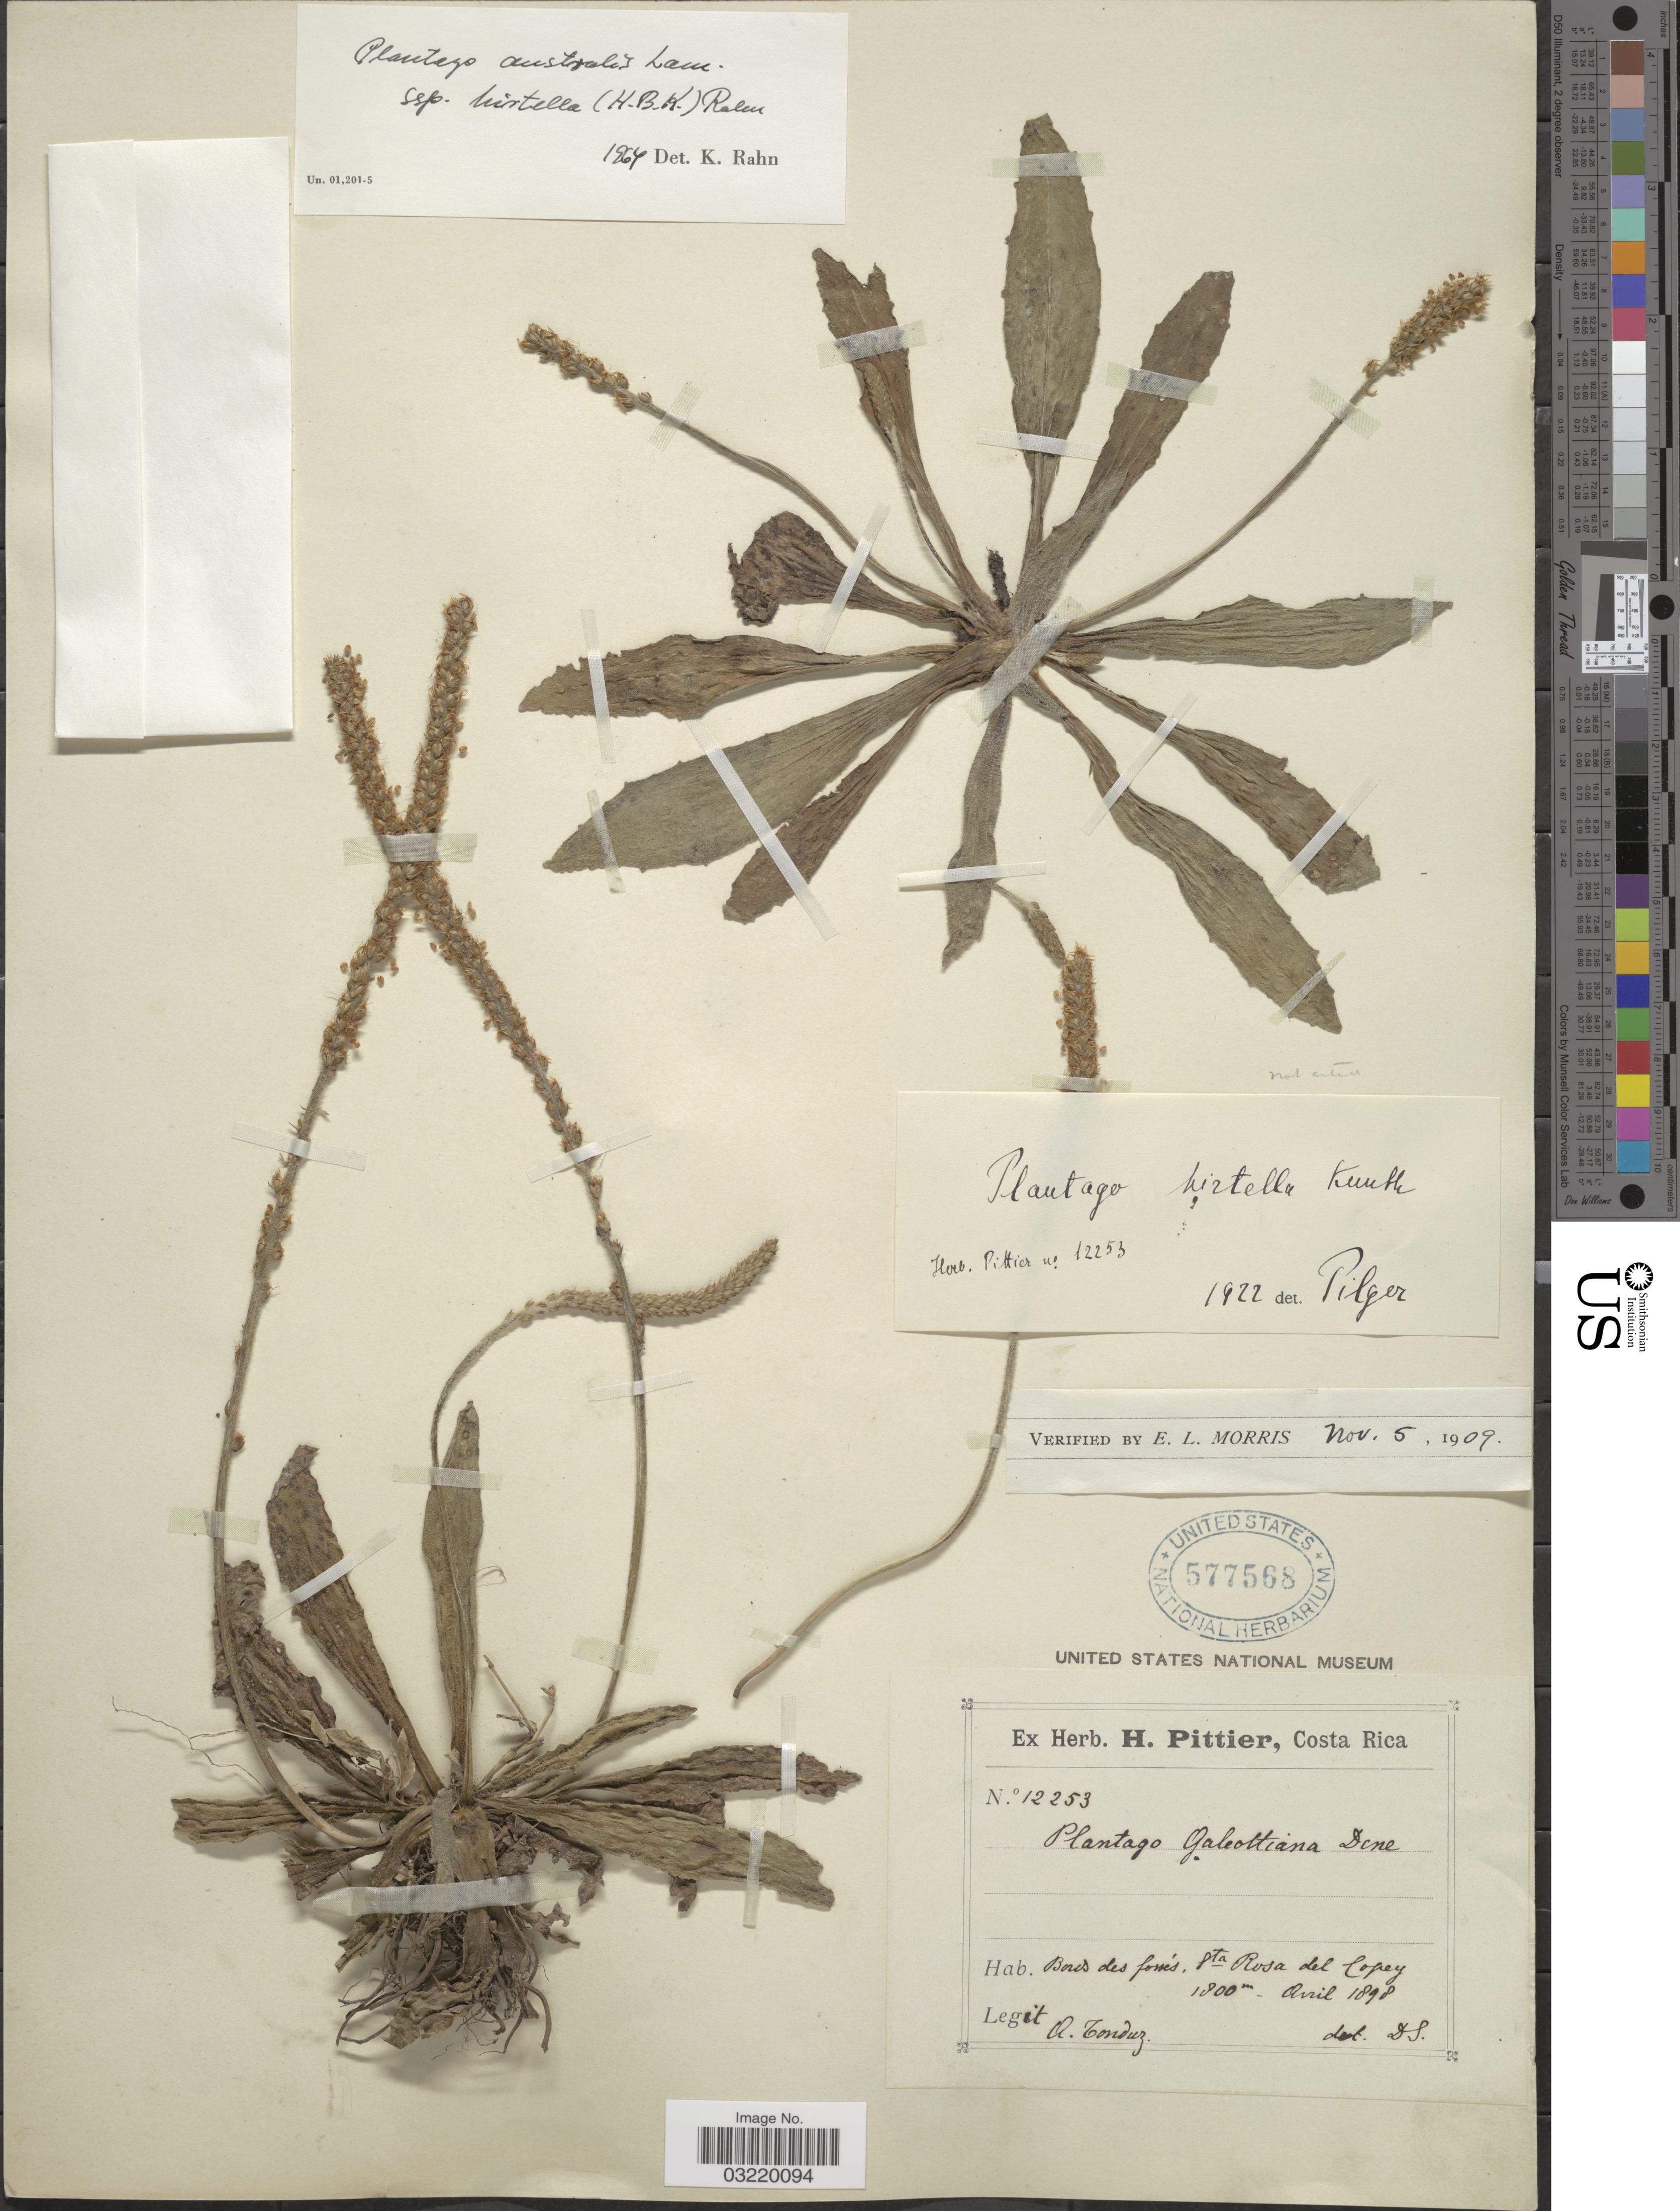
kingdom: Plantae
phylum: Tracheophyta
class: Magnoliopsida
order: Lamiales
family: Plantaginaceae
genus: Plantago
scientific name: Plantago australis subsp. hirtella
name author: (Kunth) Rahn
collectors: A. Tonduz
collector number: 12253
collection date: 1898-04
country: Costa Rica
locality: Bords des fossés. Sta Rosa del Copey.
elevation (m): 1800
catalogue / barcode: US 577568